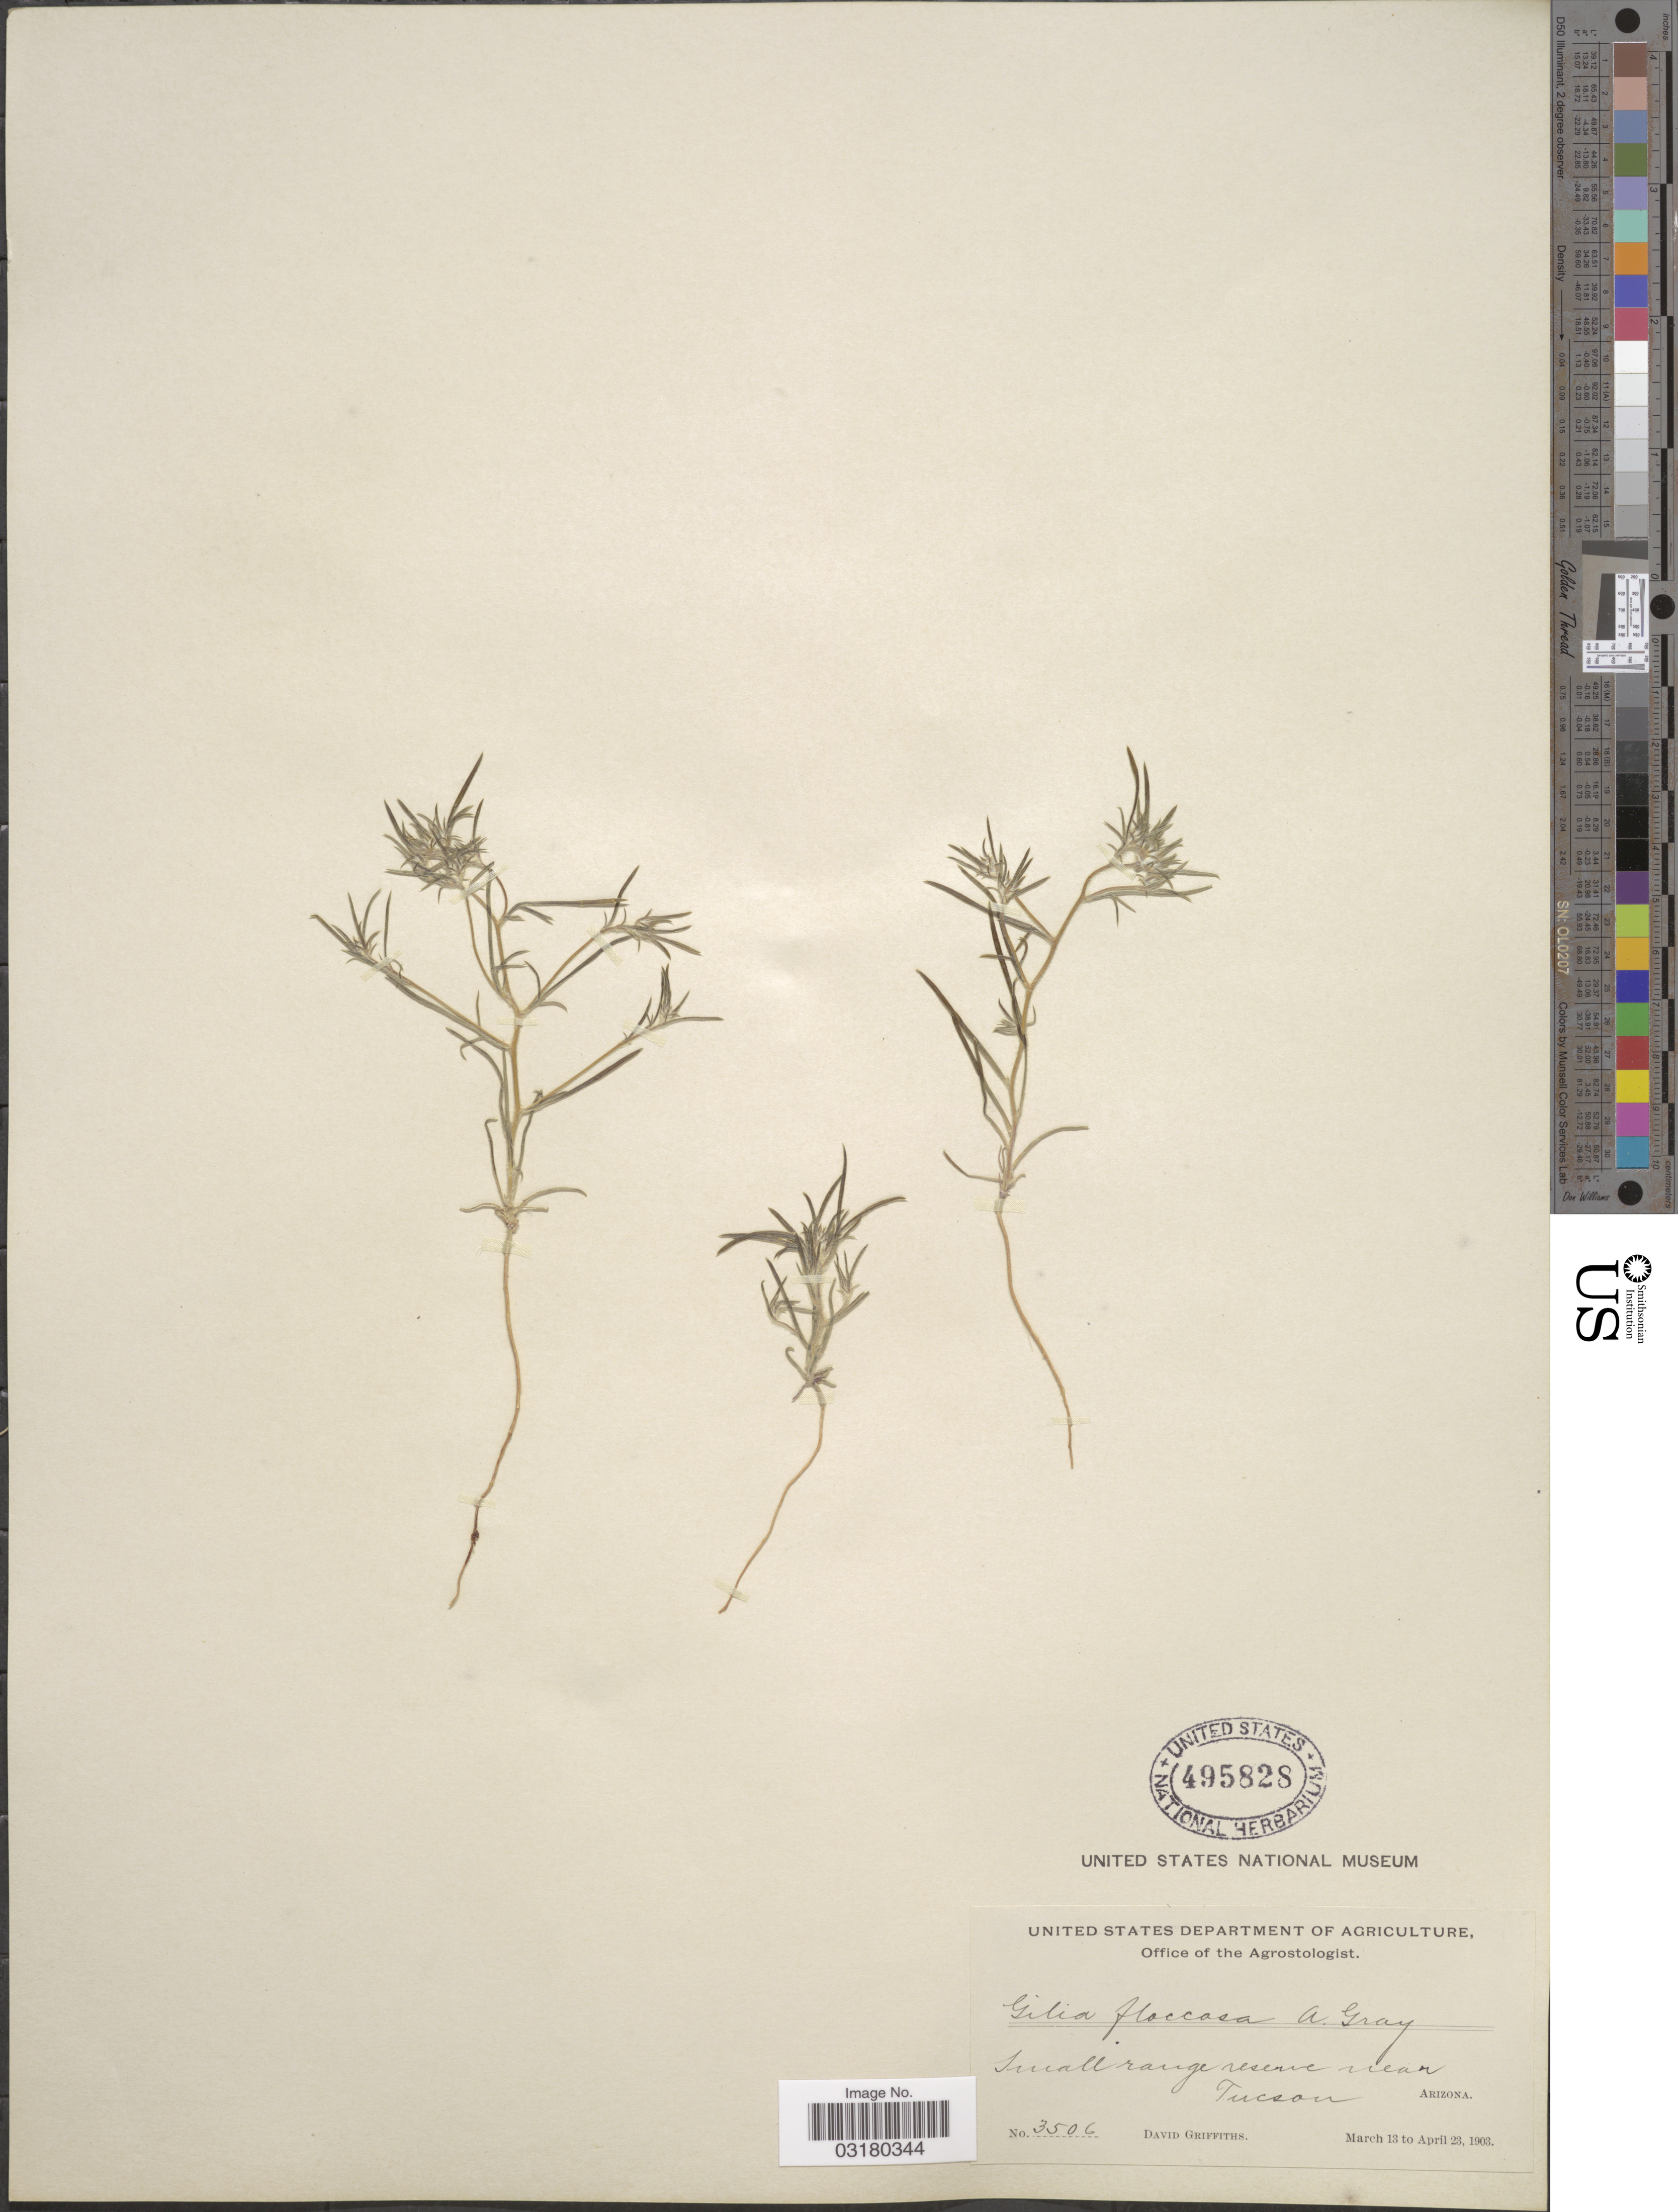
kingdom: Plantae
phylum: Tracheophyta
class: Magnoliopsida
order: Ericales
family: Polemoniaceae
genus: Eriastrum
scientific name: Eriastrum wilcoxii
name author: (A. Nelson) H. Mason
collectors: D. Griffiths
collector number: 3506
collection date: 1903-03-13/1903-04-23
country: United States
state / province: Arizona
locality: Small range reserve near Tucson.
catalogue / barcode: US 495828